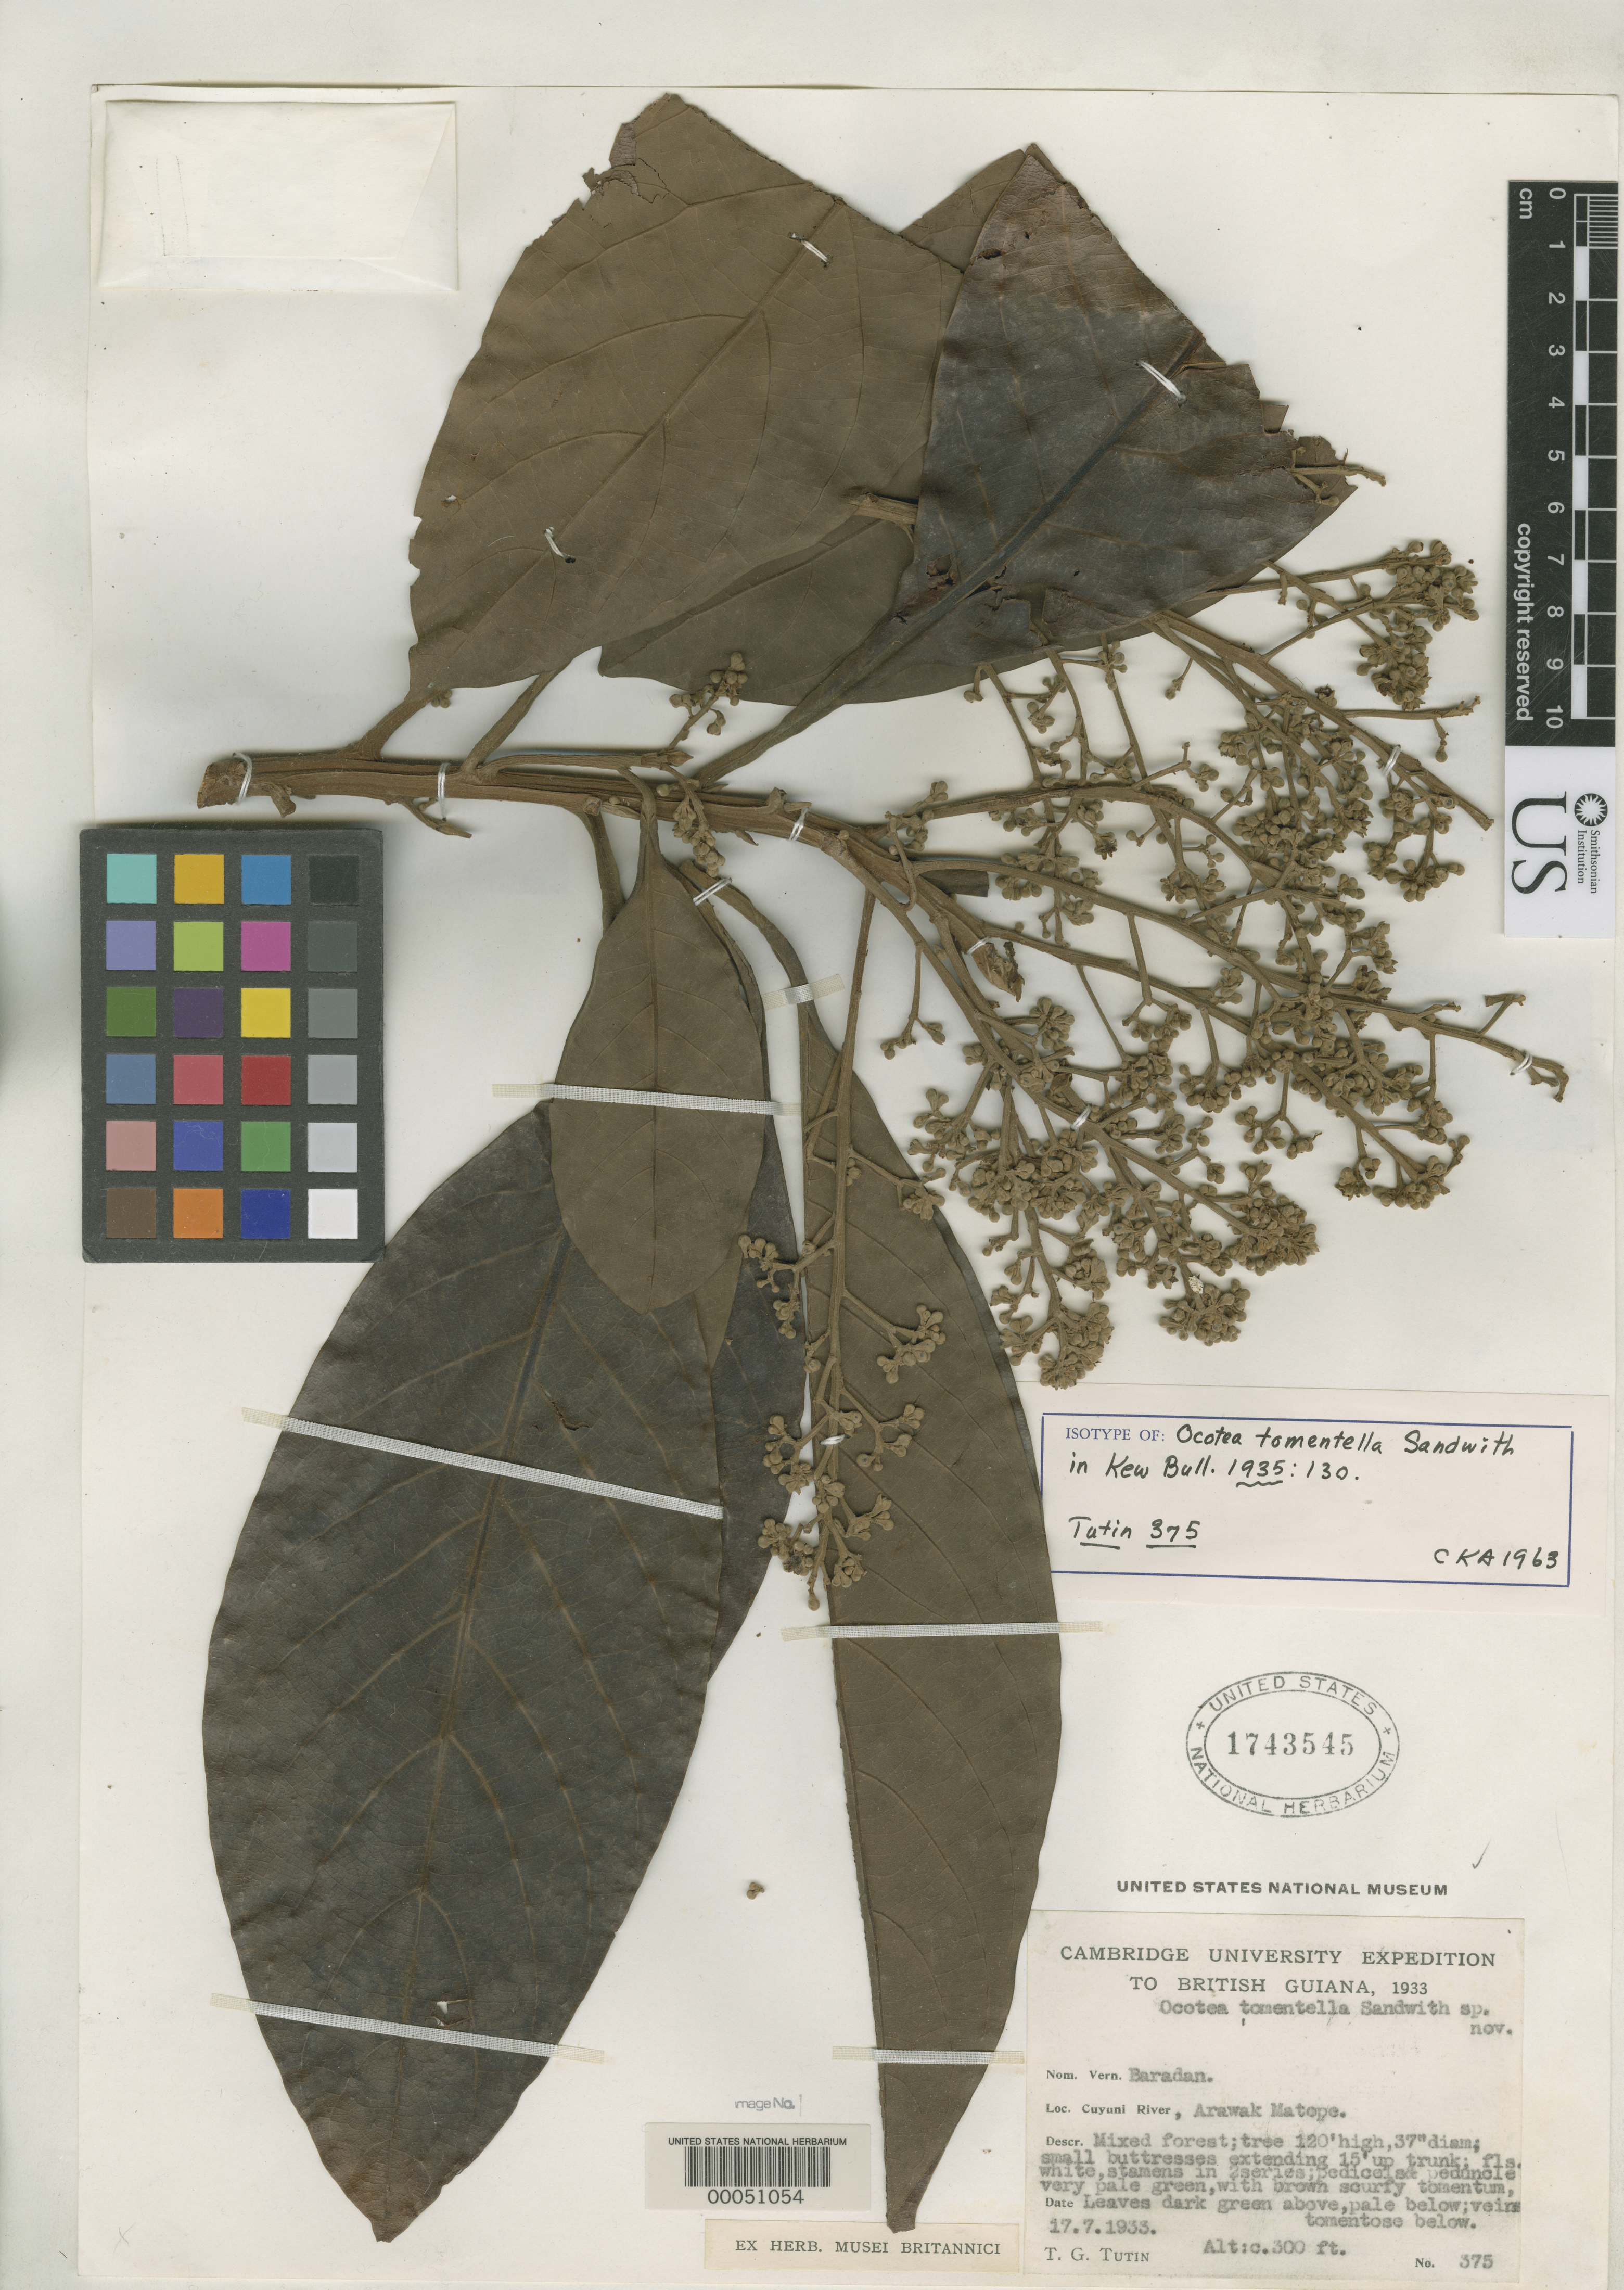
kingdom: Plantae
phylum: Tracheophyta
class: Magnoliopsida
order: Laurales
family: Lauraceae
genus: Ocotea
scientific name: Ocotea tomentella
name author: Sandwith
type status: Isotype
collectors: T. G. Tutin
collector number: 375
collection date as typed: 17 Jul 1933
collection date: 1933-07-17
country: Guyana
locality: Cuyuni River, Arawak Matope.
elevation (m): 91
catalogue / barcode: US 1743545